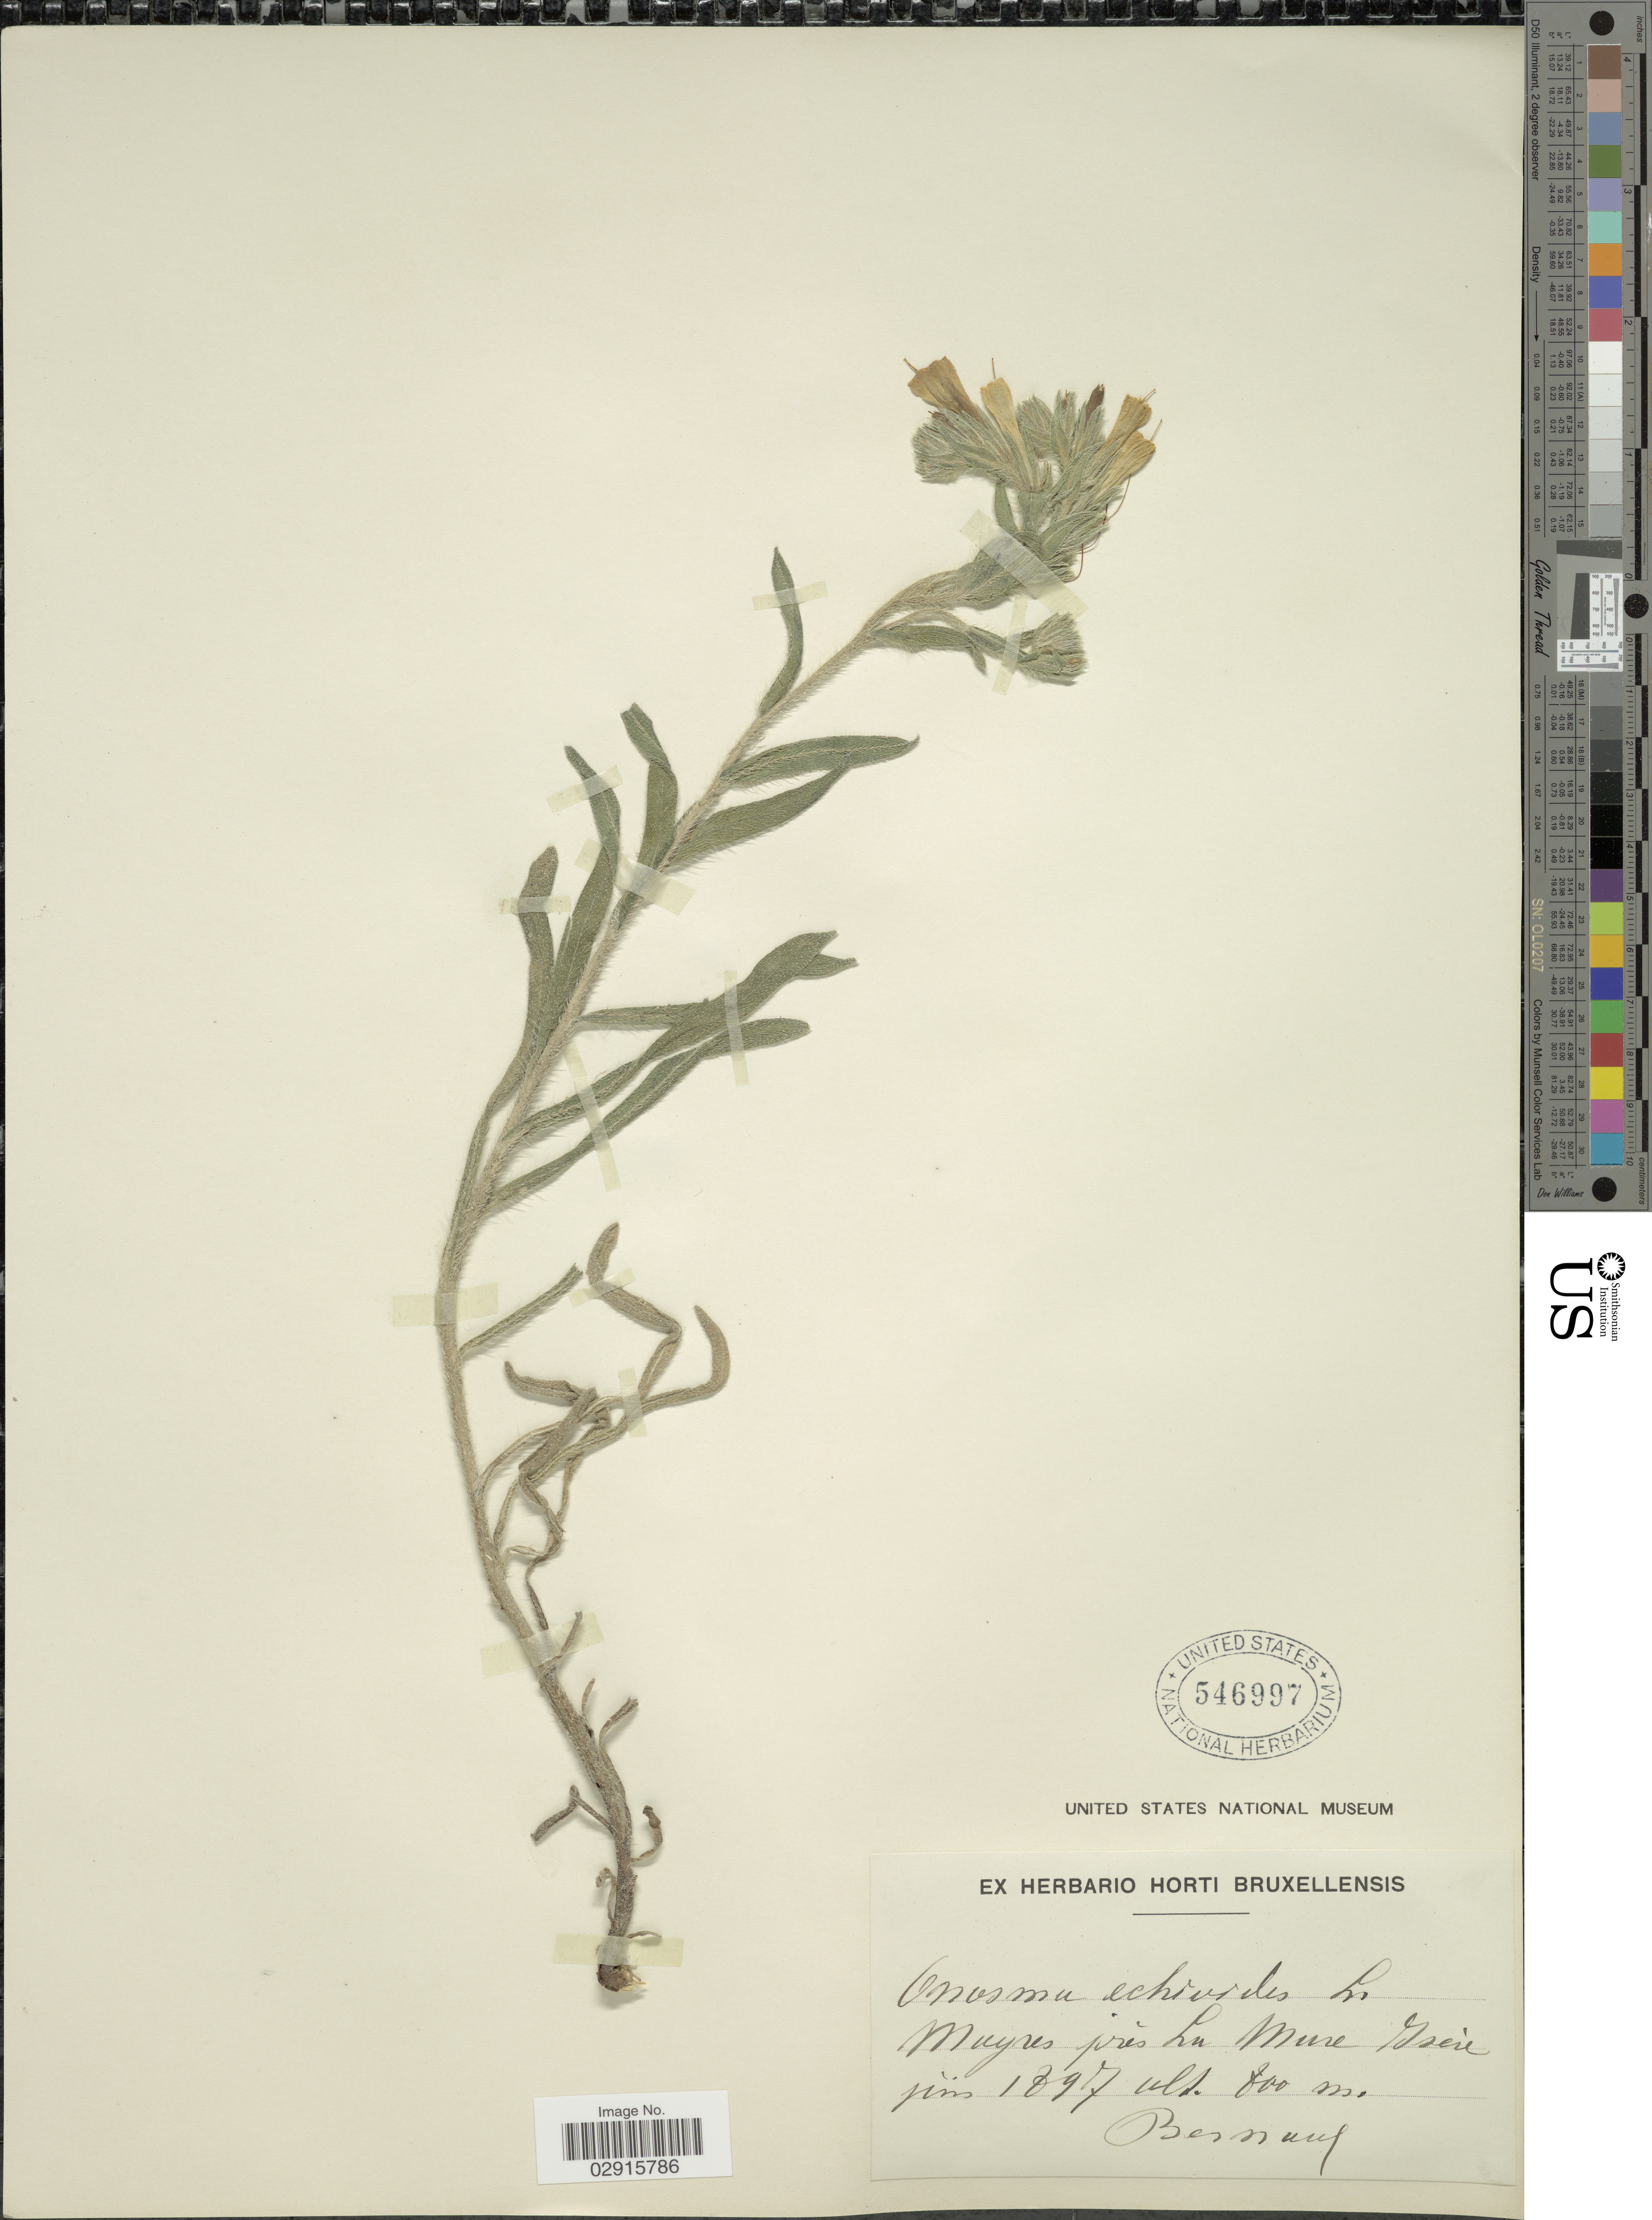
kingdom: Plantae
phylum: Tracheophyta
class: Magnoliopsida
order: Boraginales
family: Boraginaceae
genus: Onosma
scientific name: Onosma echioides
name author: L.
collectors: -. Bernard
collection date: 1897-06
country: France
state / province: Auvergne-Rhône-Alpes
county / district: Isère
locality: Muyres près La Mure Isère.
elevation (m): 800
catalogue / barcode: US 546997